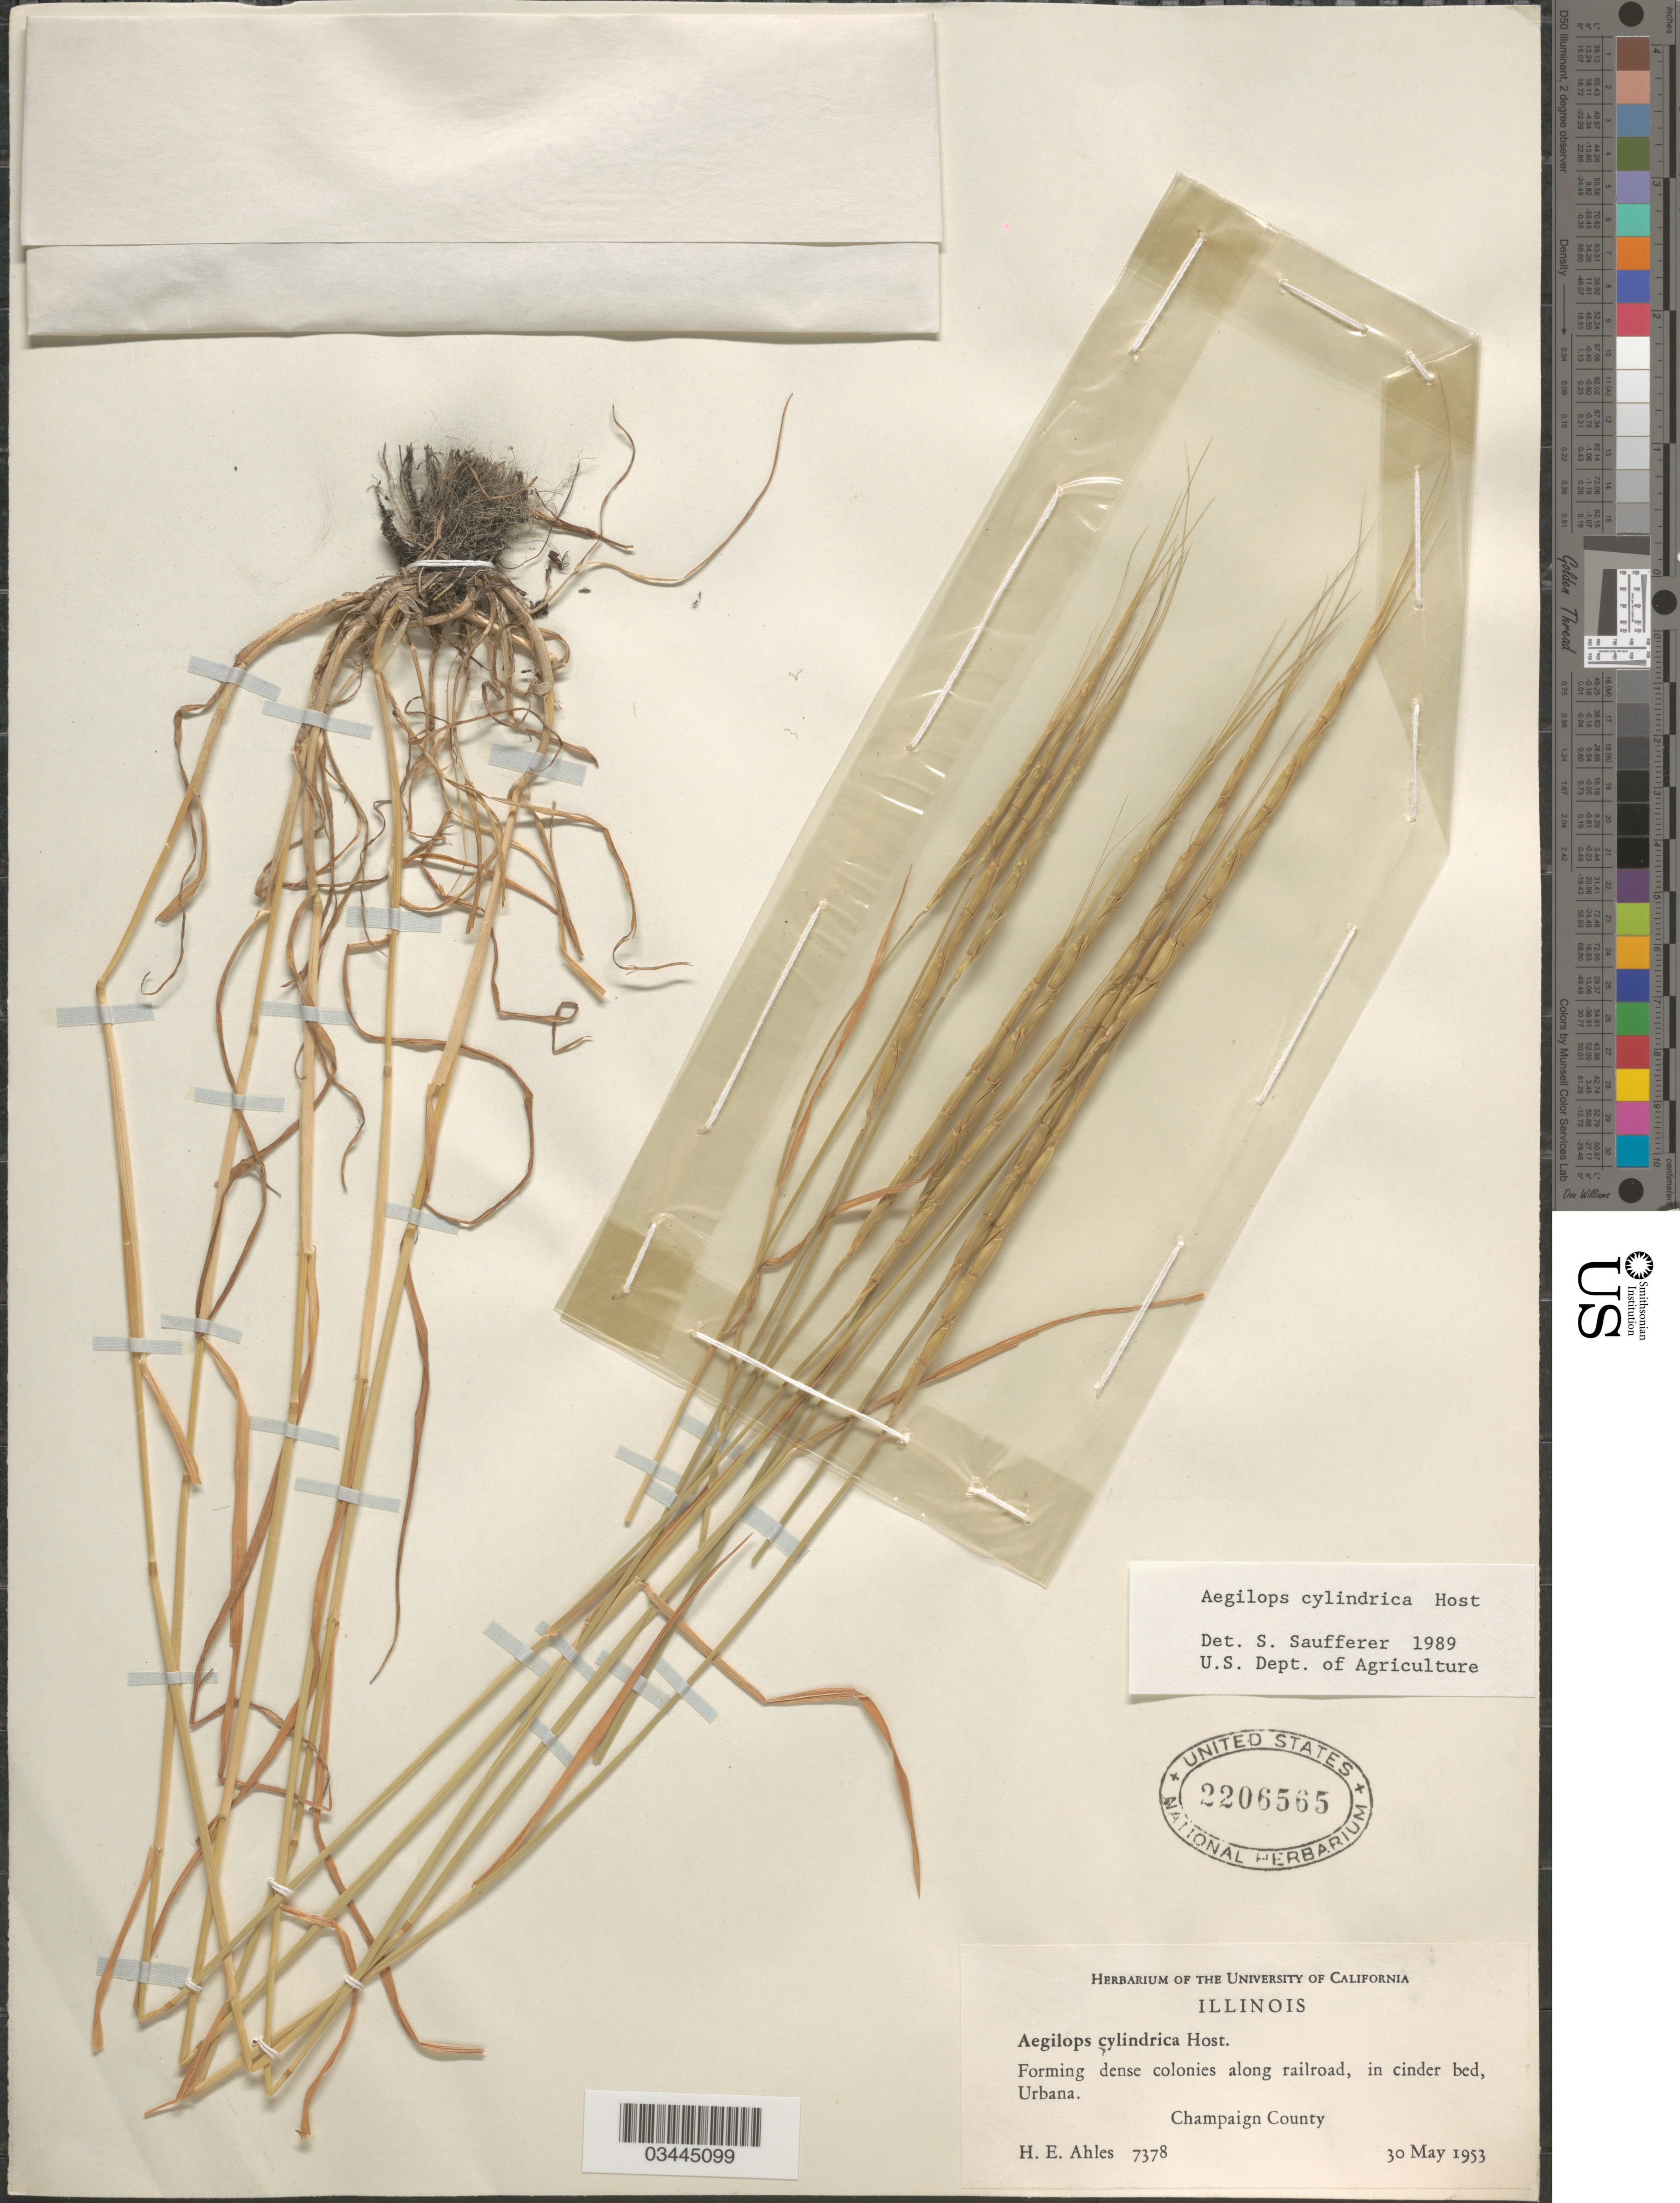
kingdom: Plantae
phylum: Tracheophyta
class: Liliopsida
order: Poales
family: Poaceae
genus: Aegilops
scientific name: Aegilops cylindrica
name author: Host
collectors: H. E. Ahles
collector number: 7378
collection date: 1953-05-30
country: United States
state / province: Illinois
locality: Forming dense colonies along railroad, in cinder bed, Urbana. Champaign County.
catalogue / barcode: US 2206565